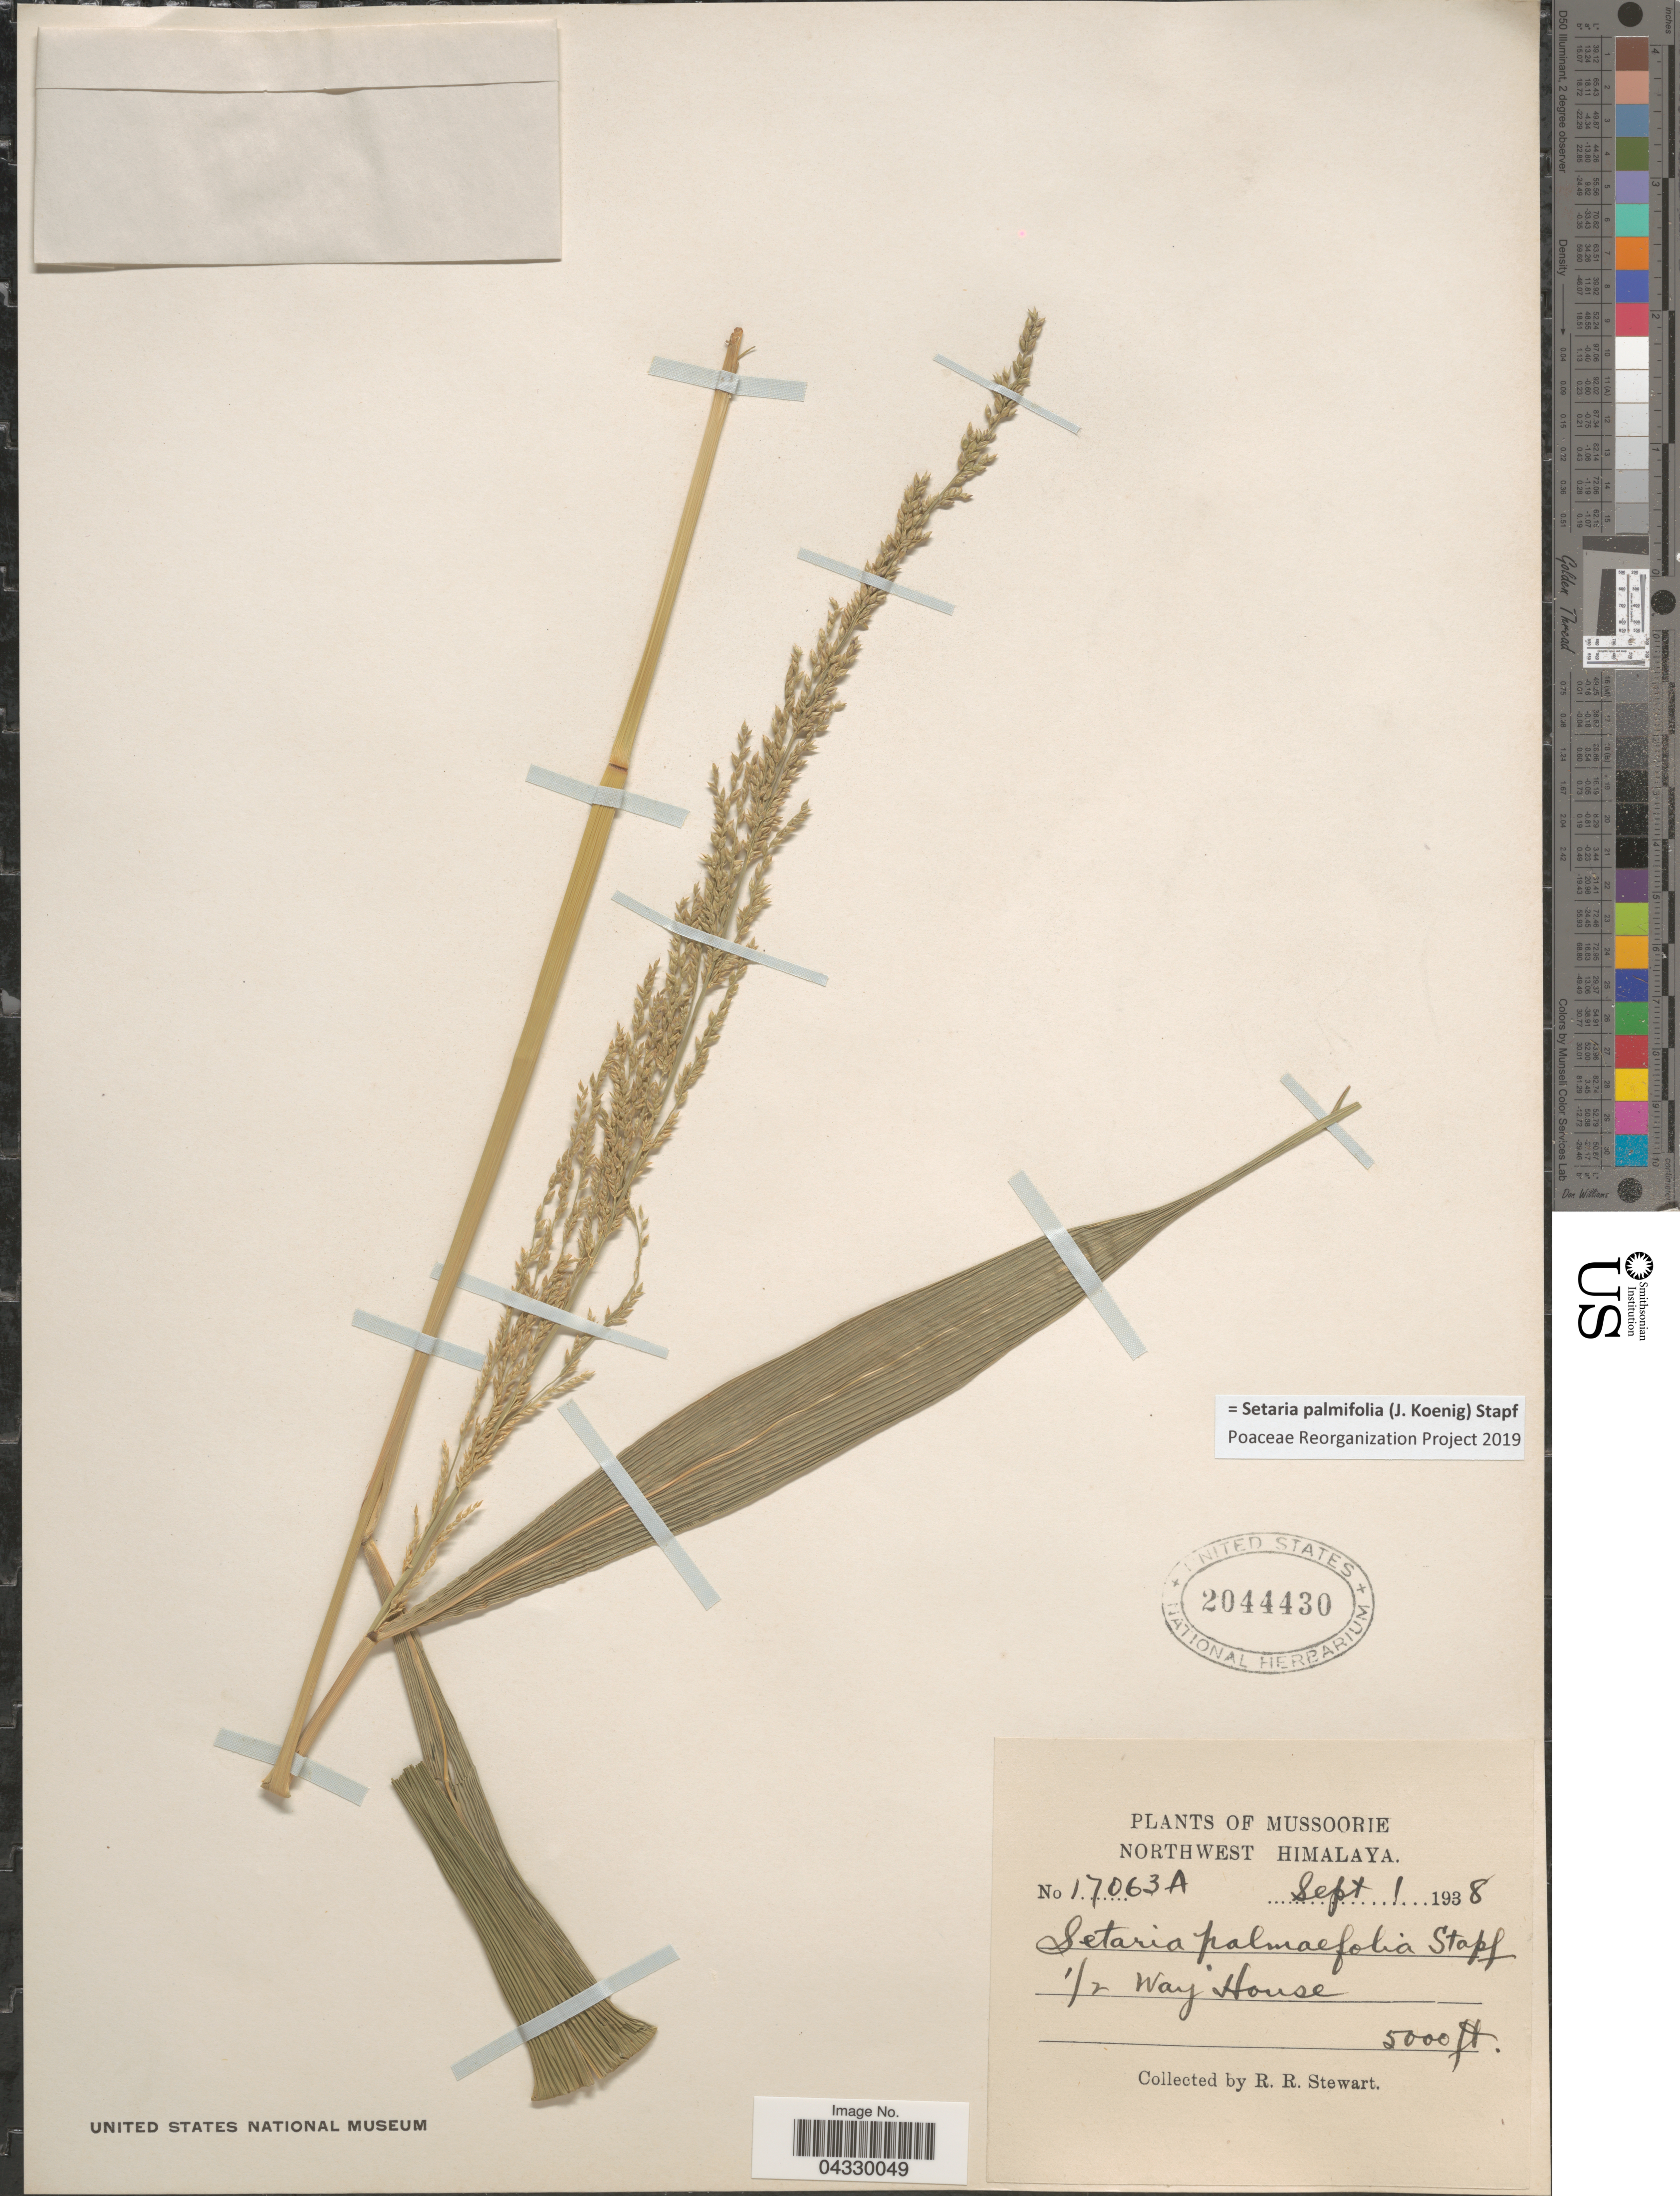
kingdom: Plantae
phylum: Tracheophyta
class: Liliopsida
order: Poales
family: Poaceae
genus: Setaria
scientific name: Setaria palmifolia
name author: (J. Koenig) Stapf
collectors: R. Stewart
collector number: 17063A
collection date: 1938-09-01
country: India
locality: Mussoorie. Northwest Himalaya. ½ Way House.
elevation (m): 1524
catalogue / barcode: US 2044430